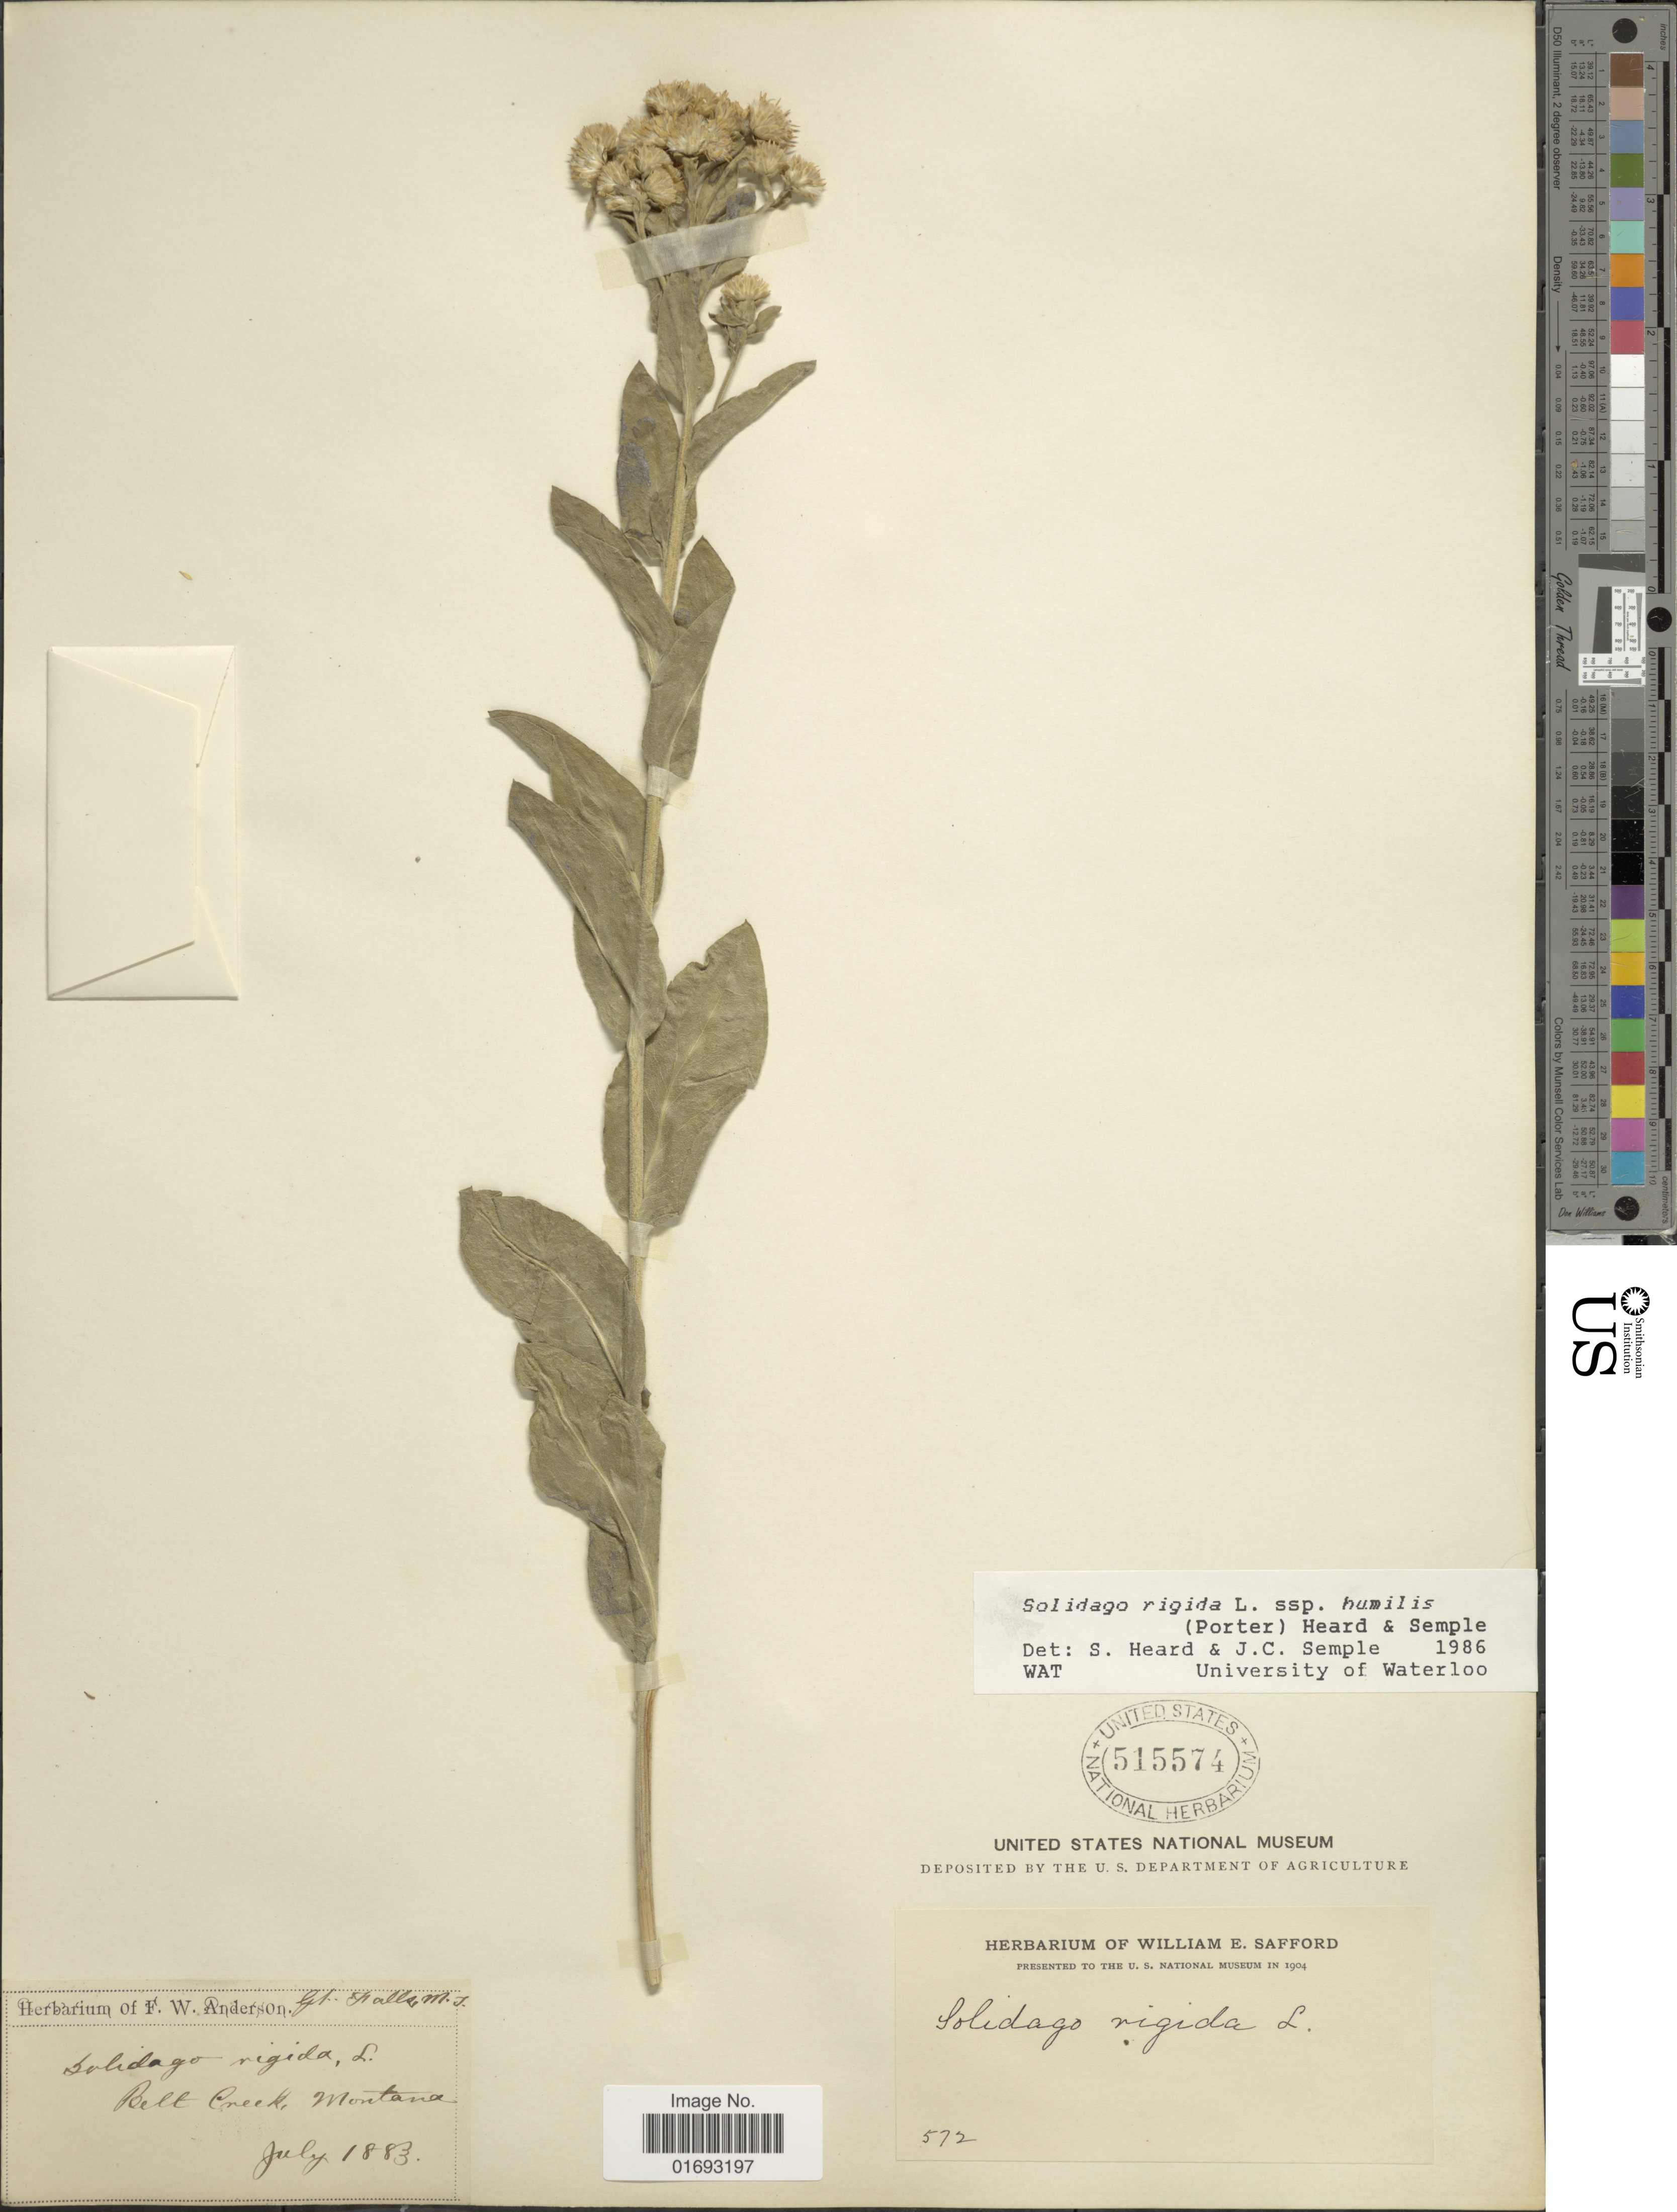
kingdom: Plantae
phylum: Tracheophyta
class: Magnoliopsida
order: Asterales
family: Asteraceae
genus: Oligoneuron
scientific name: Oligoneuron rigidum var. humile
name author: (Porter) G.L. Nesom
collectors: ex herb. W. E. Safford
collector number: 572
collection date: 1883-07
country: United States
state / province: Montana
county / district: Cascade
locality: Belt Creek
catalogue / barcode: US 515574